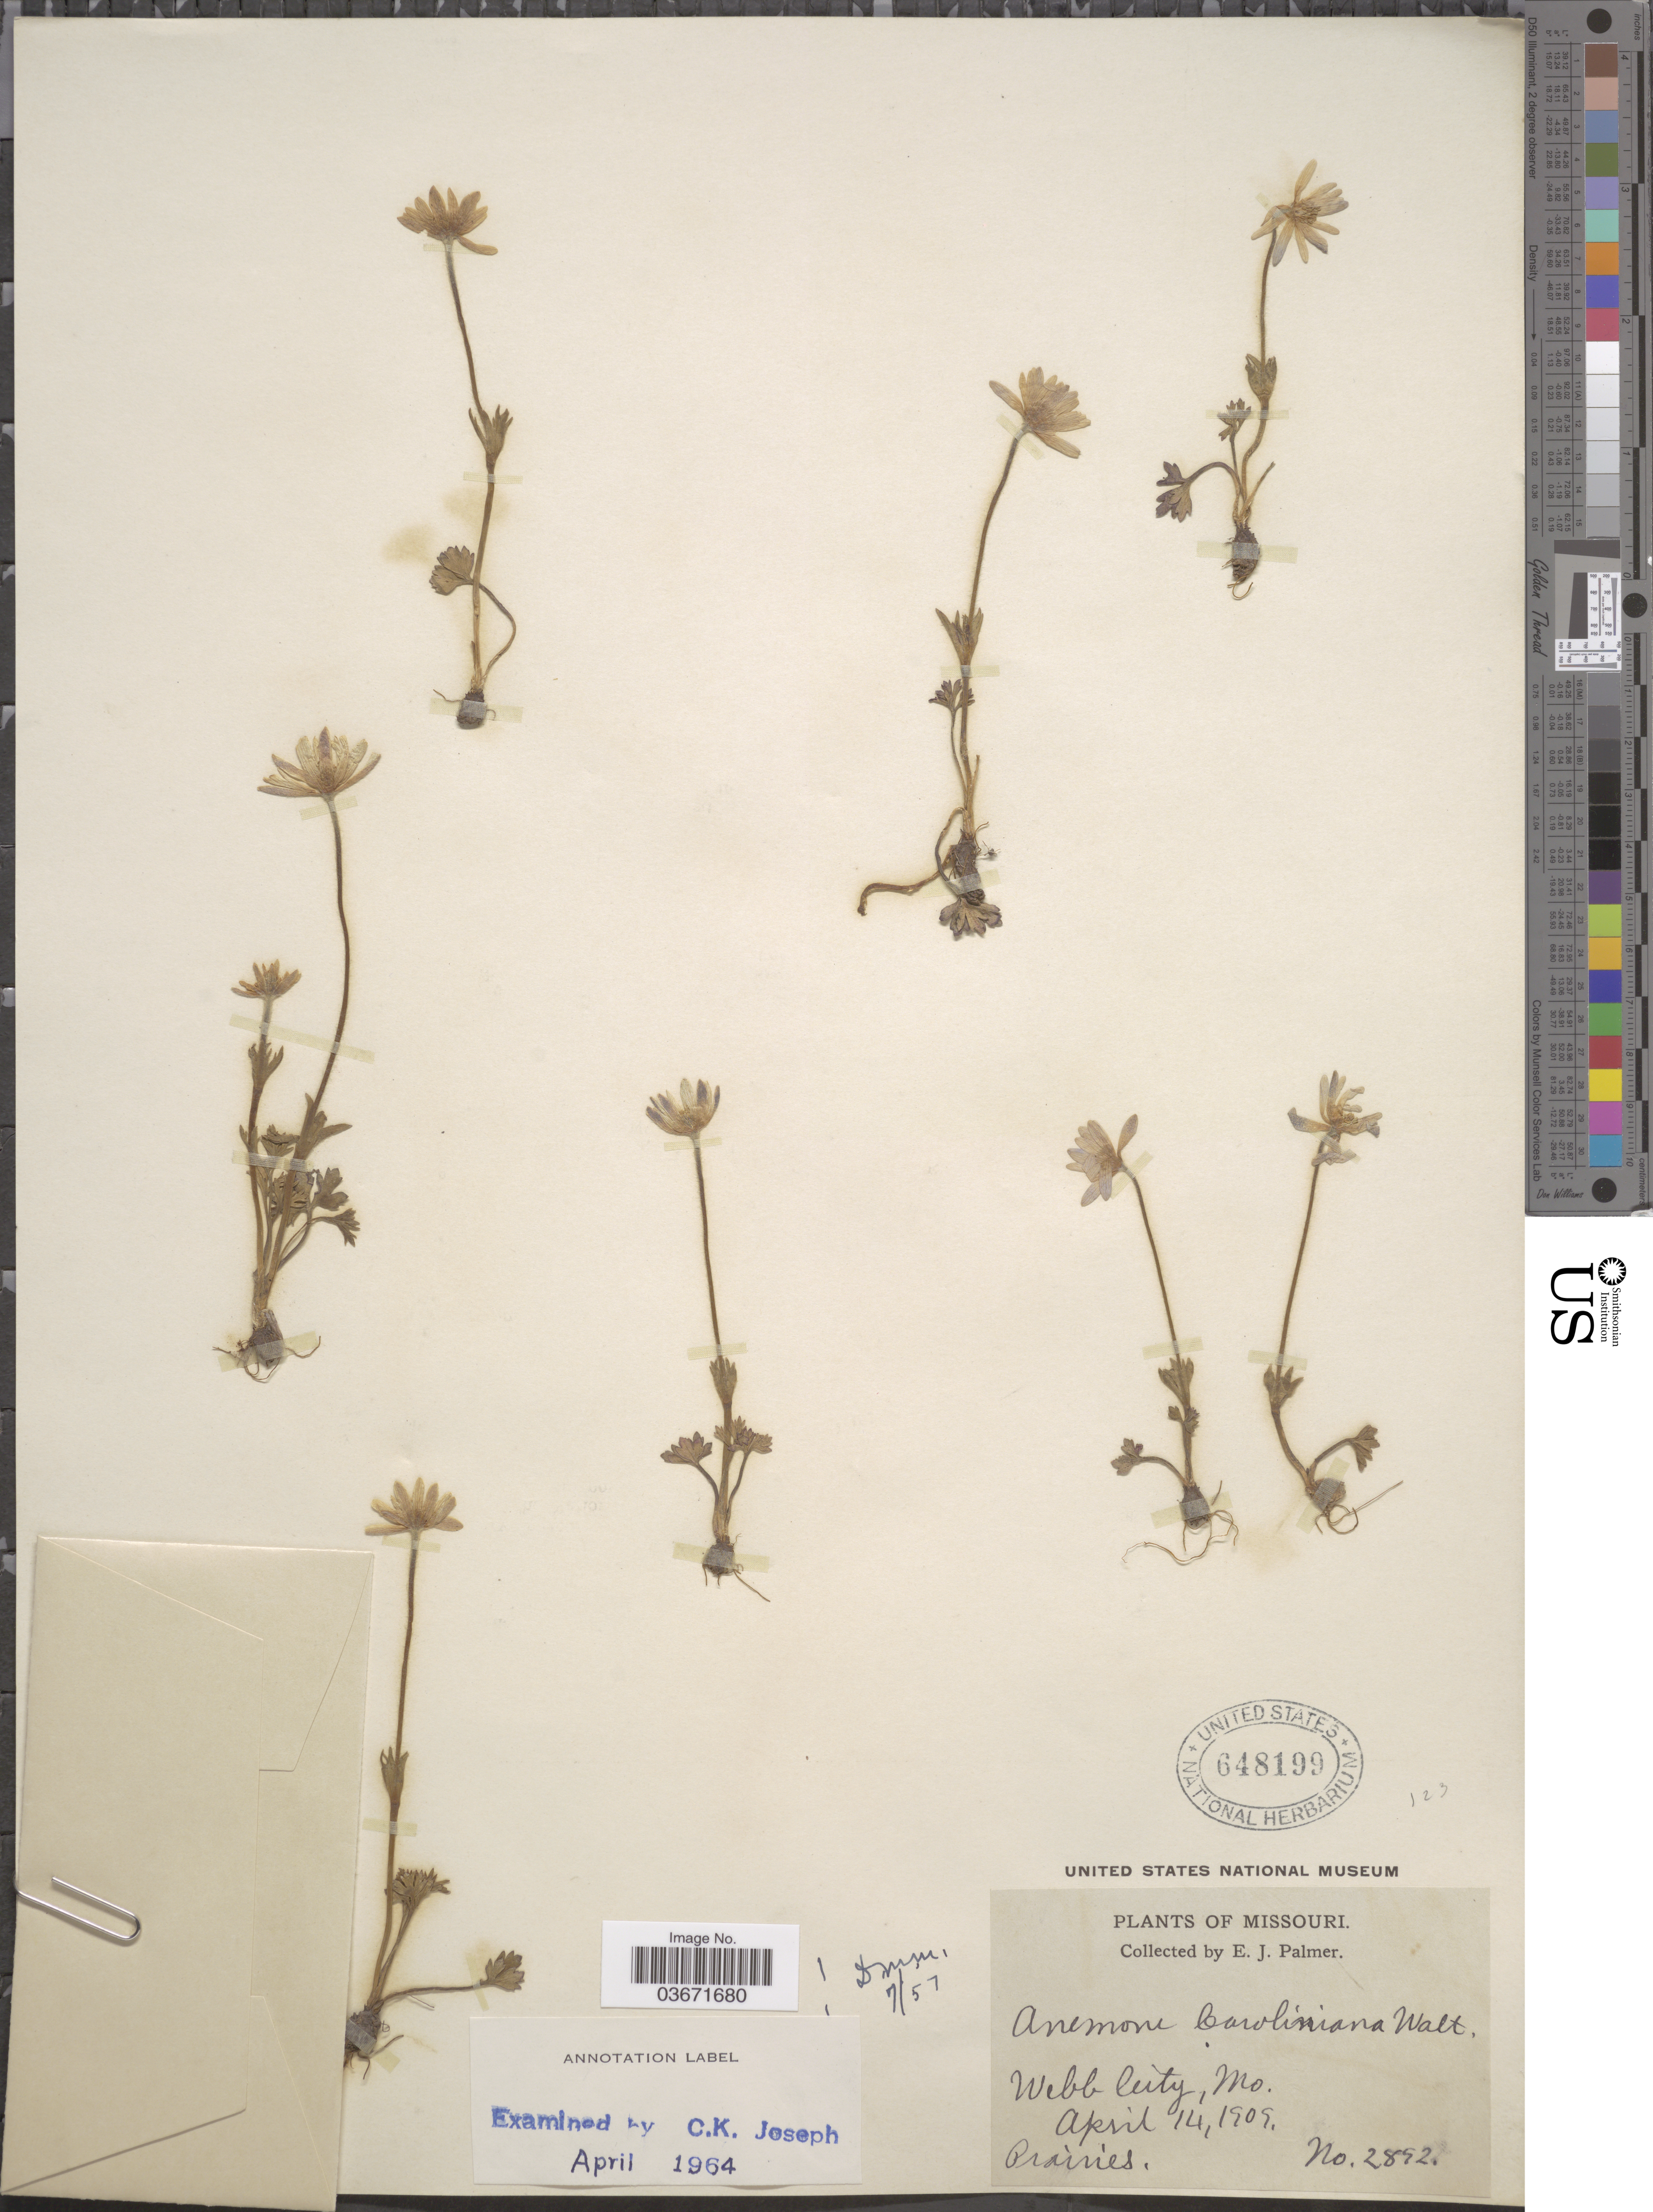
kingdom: Plantae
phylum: Tracheophyta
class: Magnoliopsida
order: Ranunculales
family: Ranunculaceae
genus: Anemone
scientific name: Anemone caroliniana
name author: Walter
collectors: E. J. Palmer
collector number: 2892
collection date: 1909-04-14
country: United States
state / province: Missouri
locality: Webb City.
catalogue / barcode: US 648199